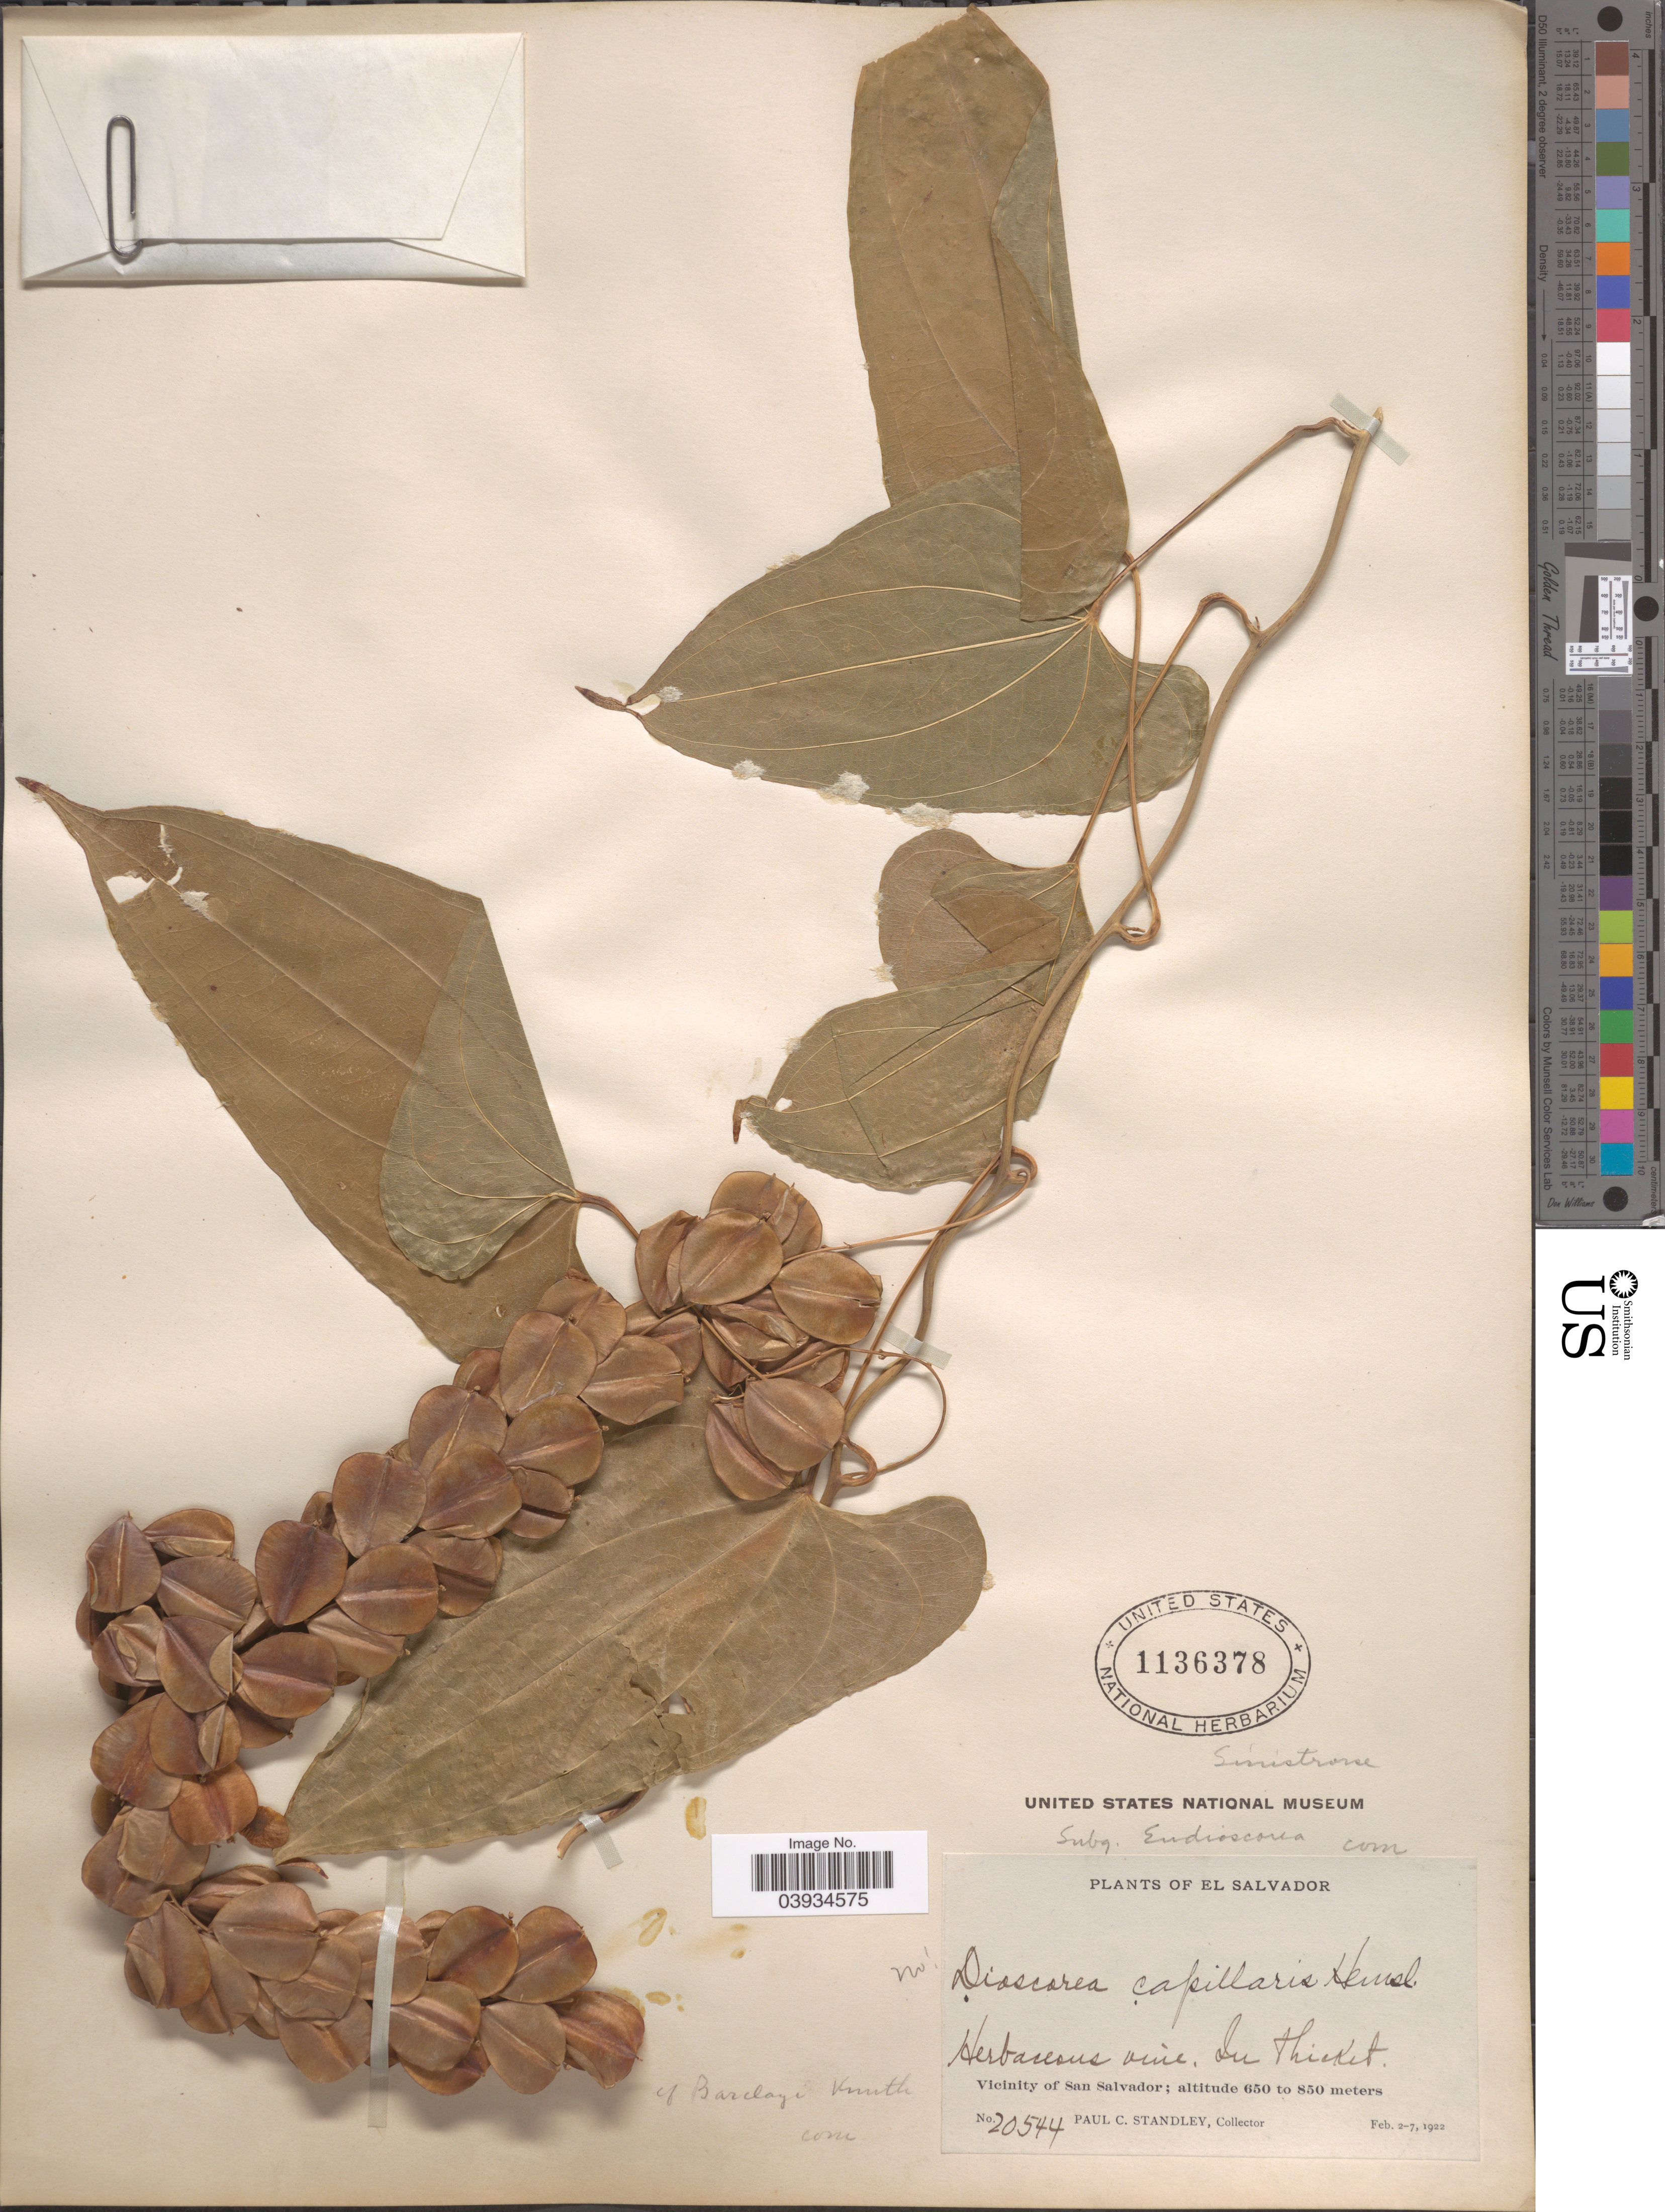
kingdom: Plantae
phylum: Tracheophyta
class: Liliopsida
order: Dioscoreales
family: Dioscoreaceae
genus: Dioscorea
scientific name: Dioscorea floribunda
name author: M. Martens & Galeotti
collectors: P. C. Standley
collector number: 20544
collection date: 1922-02-02/1922-02-07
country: El Salvador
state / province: San Salvador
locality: Vicinity of San Salvador.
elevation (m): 650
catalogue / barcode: US 1136378